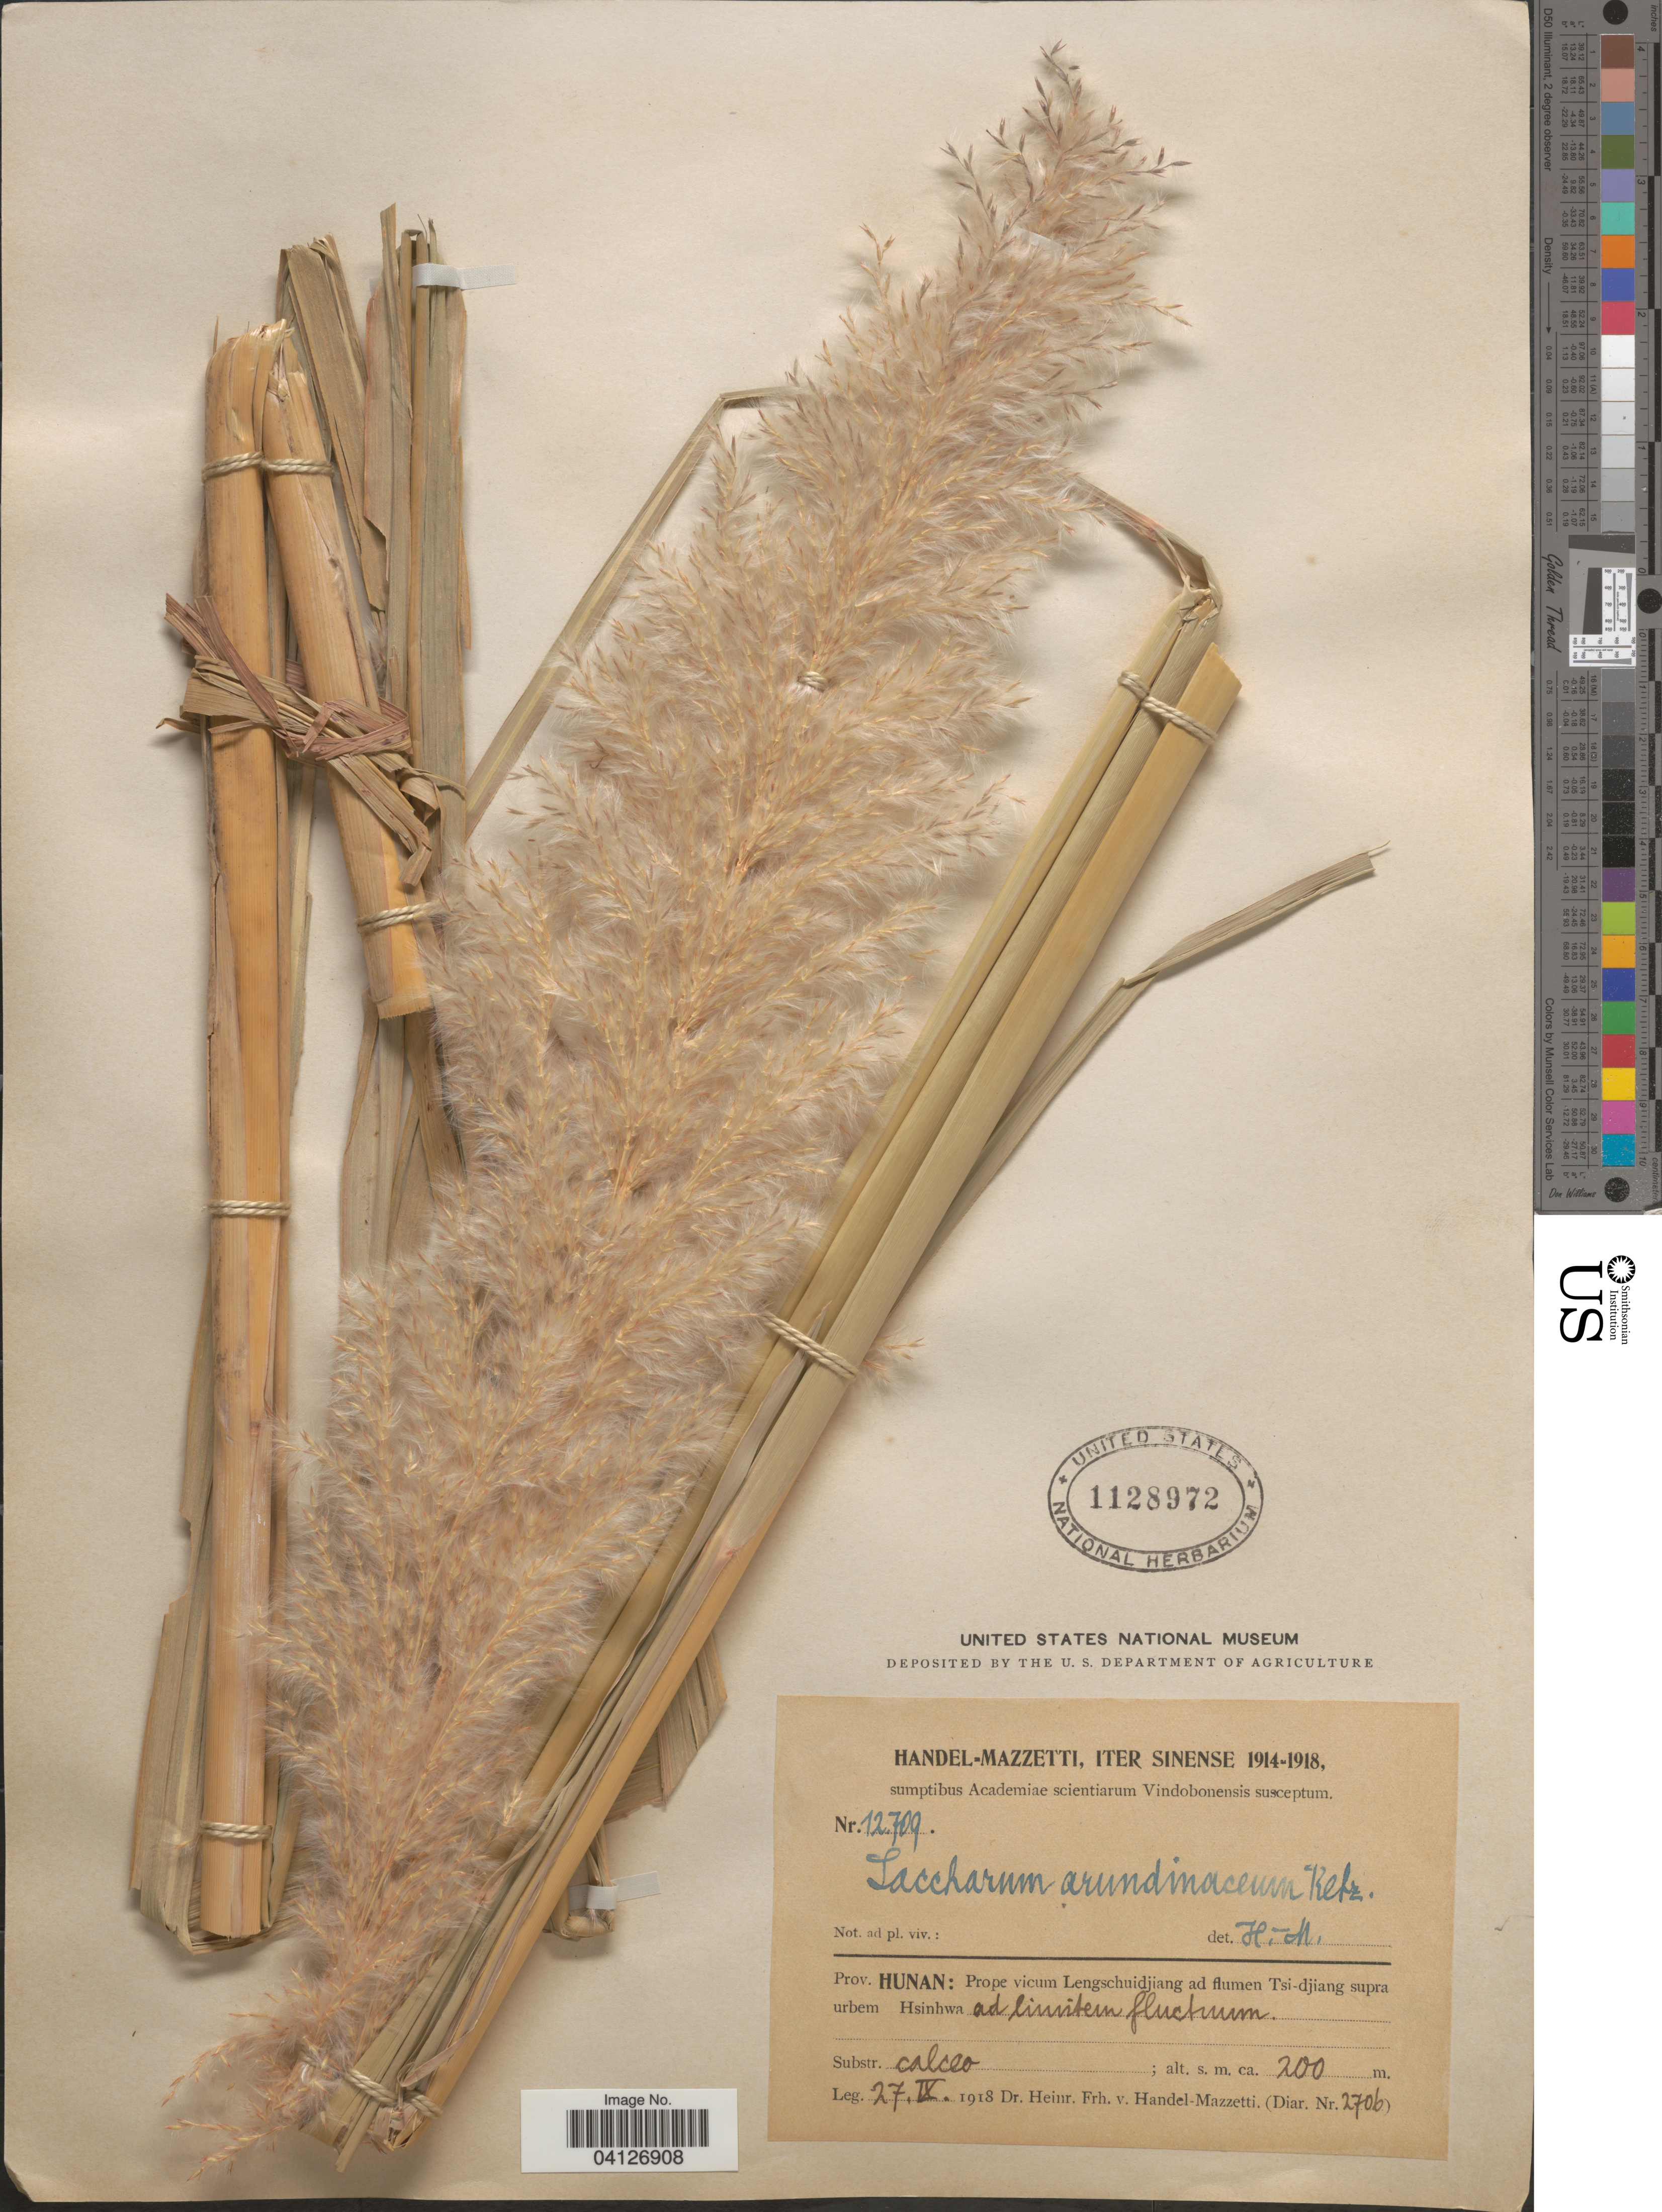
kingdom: Plantae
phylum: Tracheophyta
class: Liliopsida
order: Poales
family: Poaceae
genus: Saccharum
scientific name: Saccharum arundinaceum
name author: Retz.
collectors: H. Handel-Mazzetti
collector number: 12709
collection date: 1918-09-27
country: China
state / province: Hunan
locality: Iter Sinense 1914-1918. Prope vicum Lengschuidjiang ad flumen Tsi-djiang supra urbem. Hsinhwa ad limitem fluctuum.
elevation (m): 200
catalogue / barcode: US 1128972